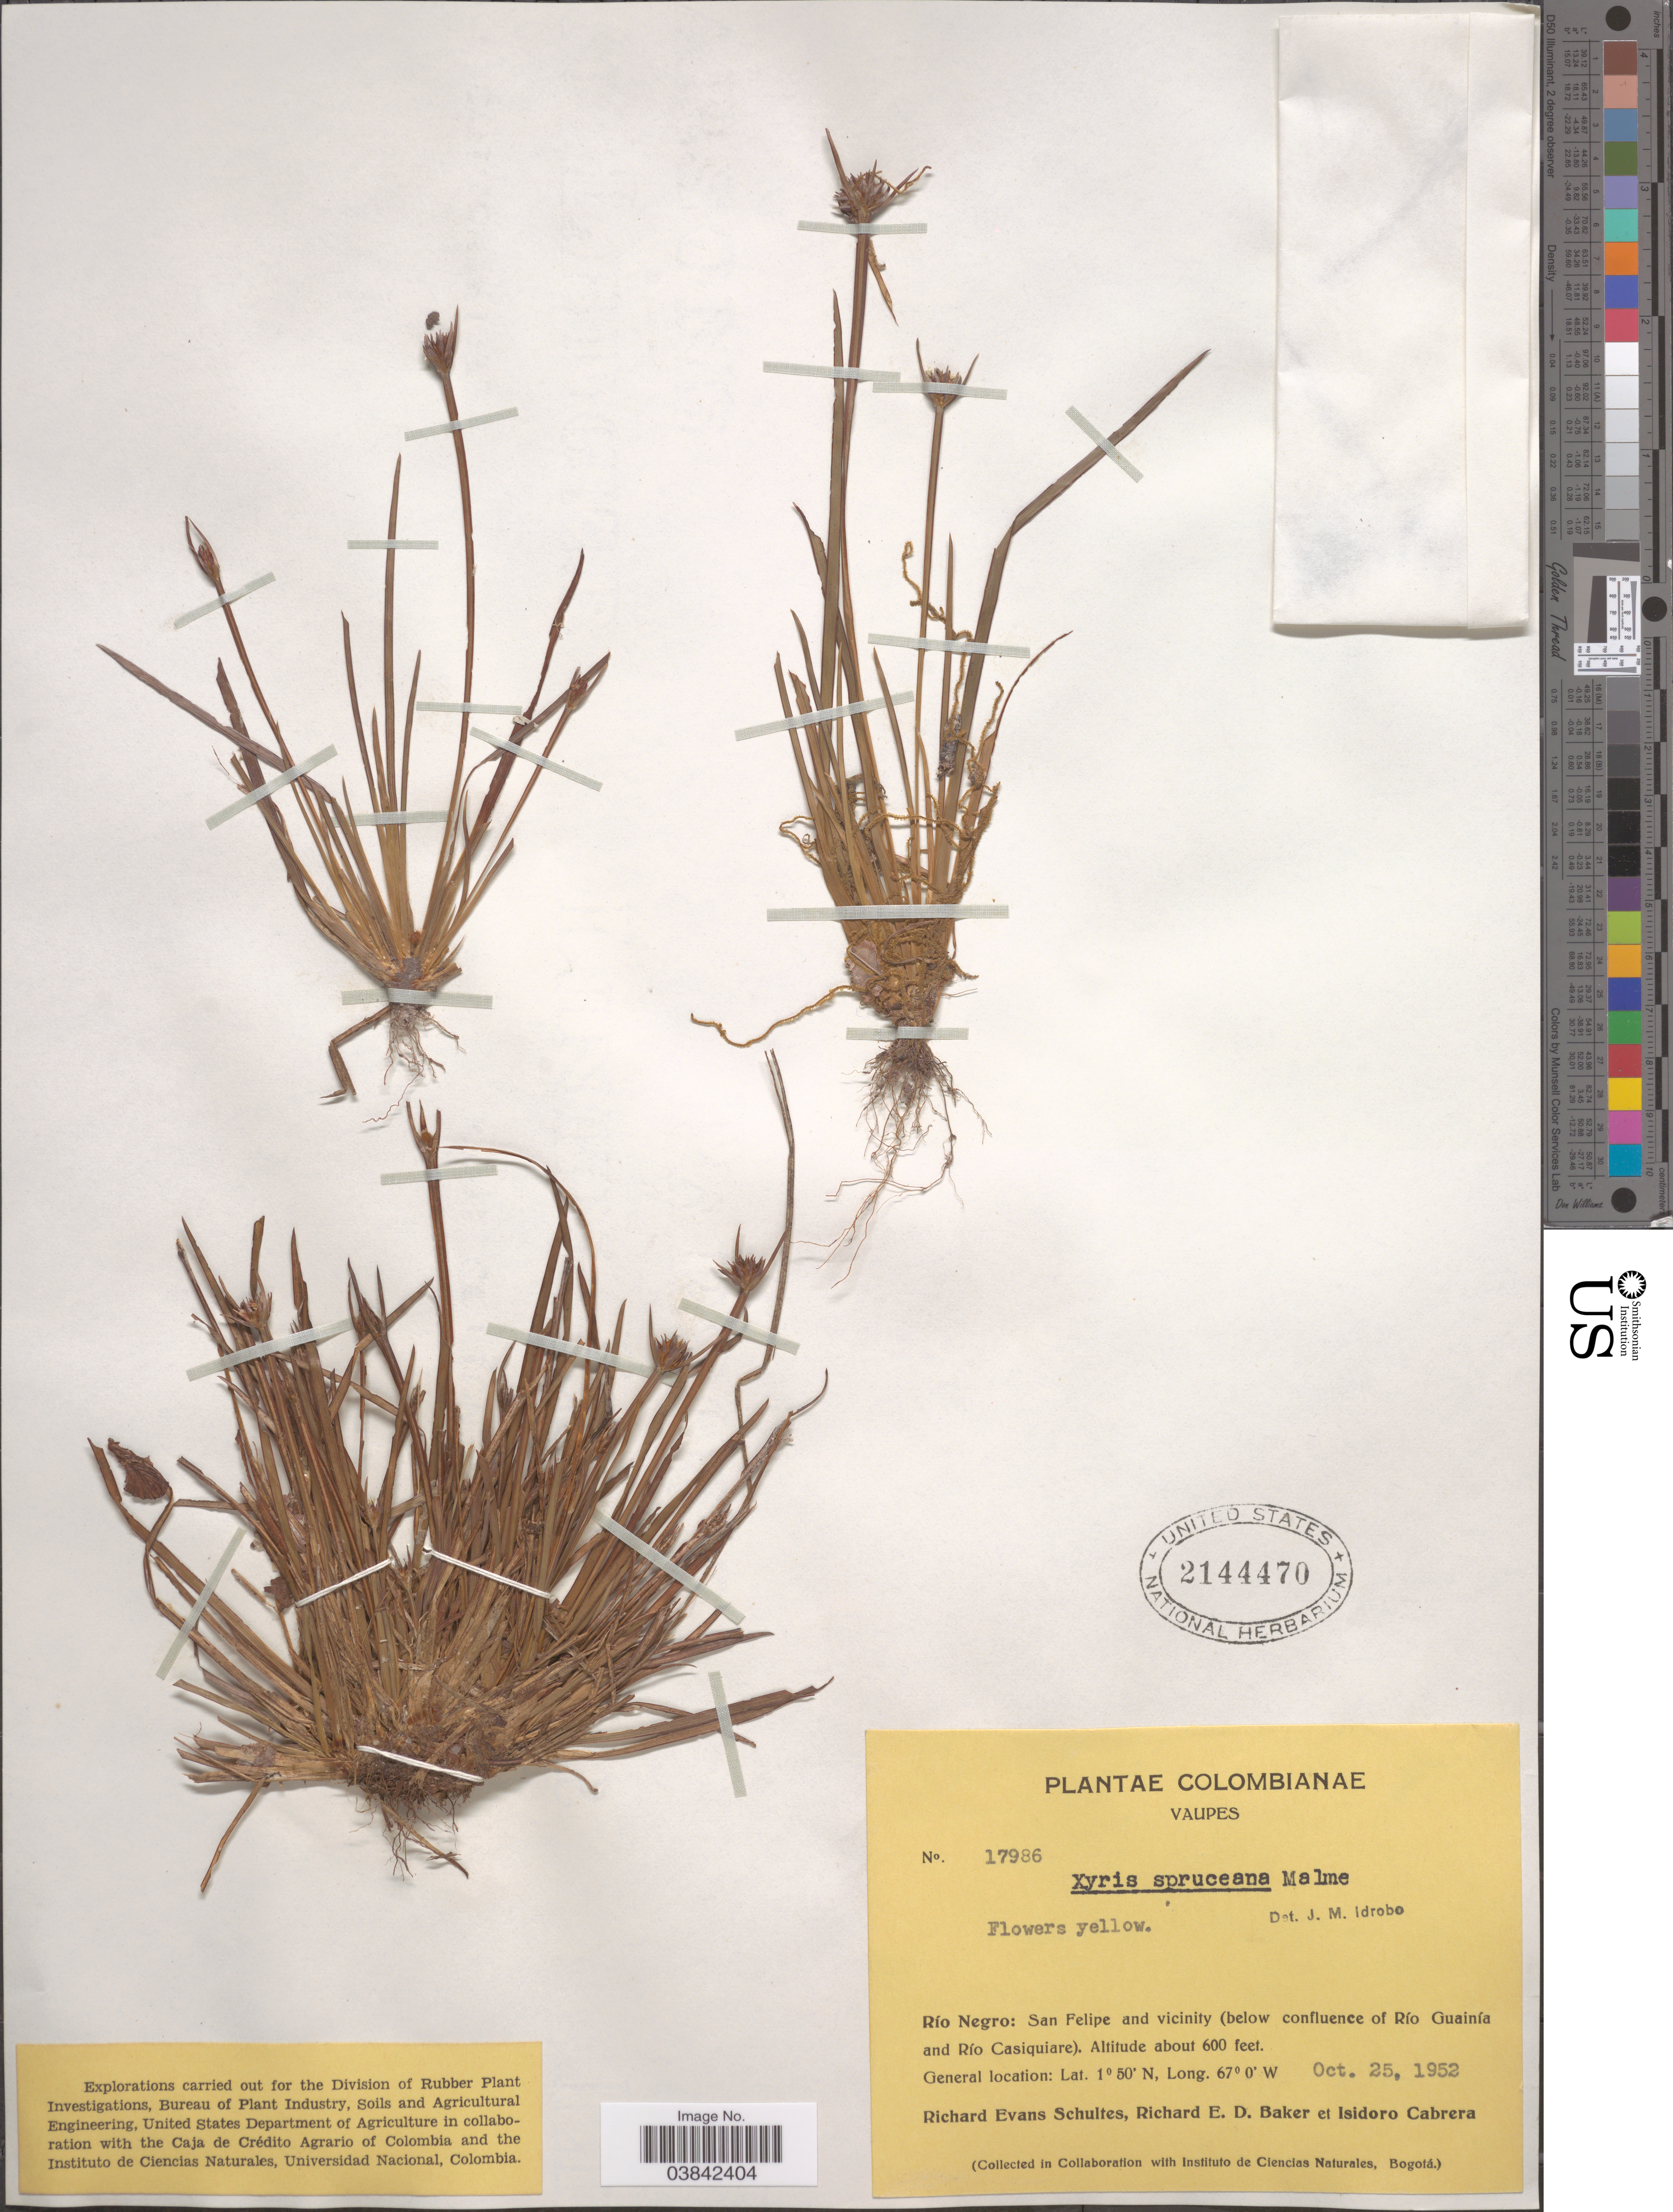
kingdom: Plantae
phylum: Tracheophyta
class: Liliopsida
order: Poales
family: Xyridaceae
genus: Xyris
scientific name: Xyris spruceana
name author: Malme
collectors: R. E. Schultes, R. E. D. Baker & I. Cabrera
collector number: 17986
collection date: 1952-10-25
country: Colombia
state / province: Vaupés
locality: Río Negro: San Felipe and vicinity (below confluence of Río Guainía and Río Casiquiare).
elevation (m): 183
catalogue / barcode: US 2144470